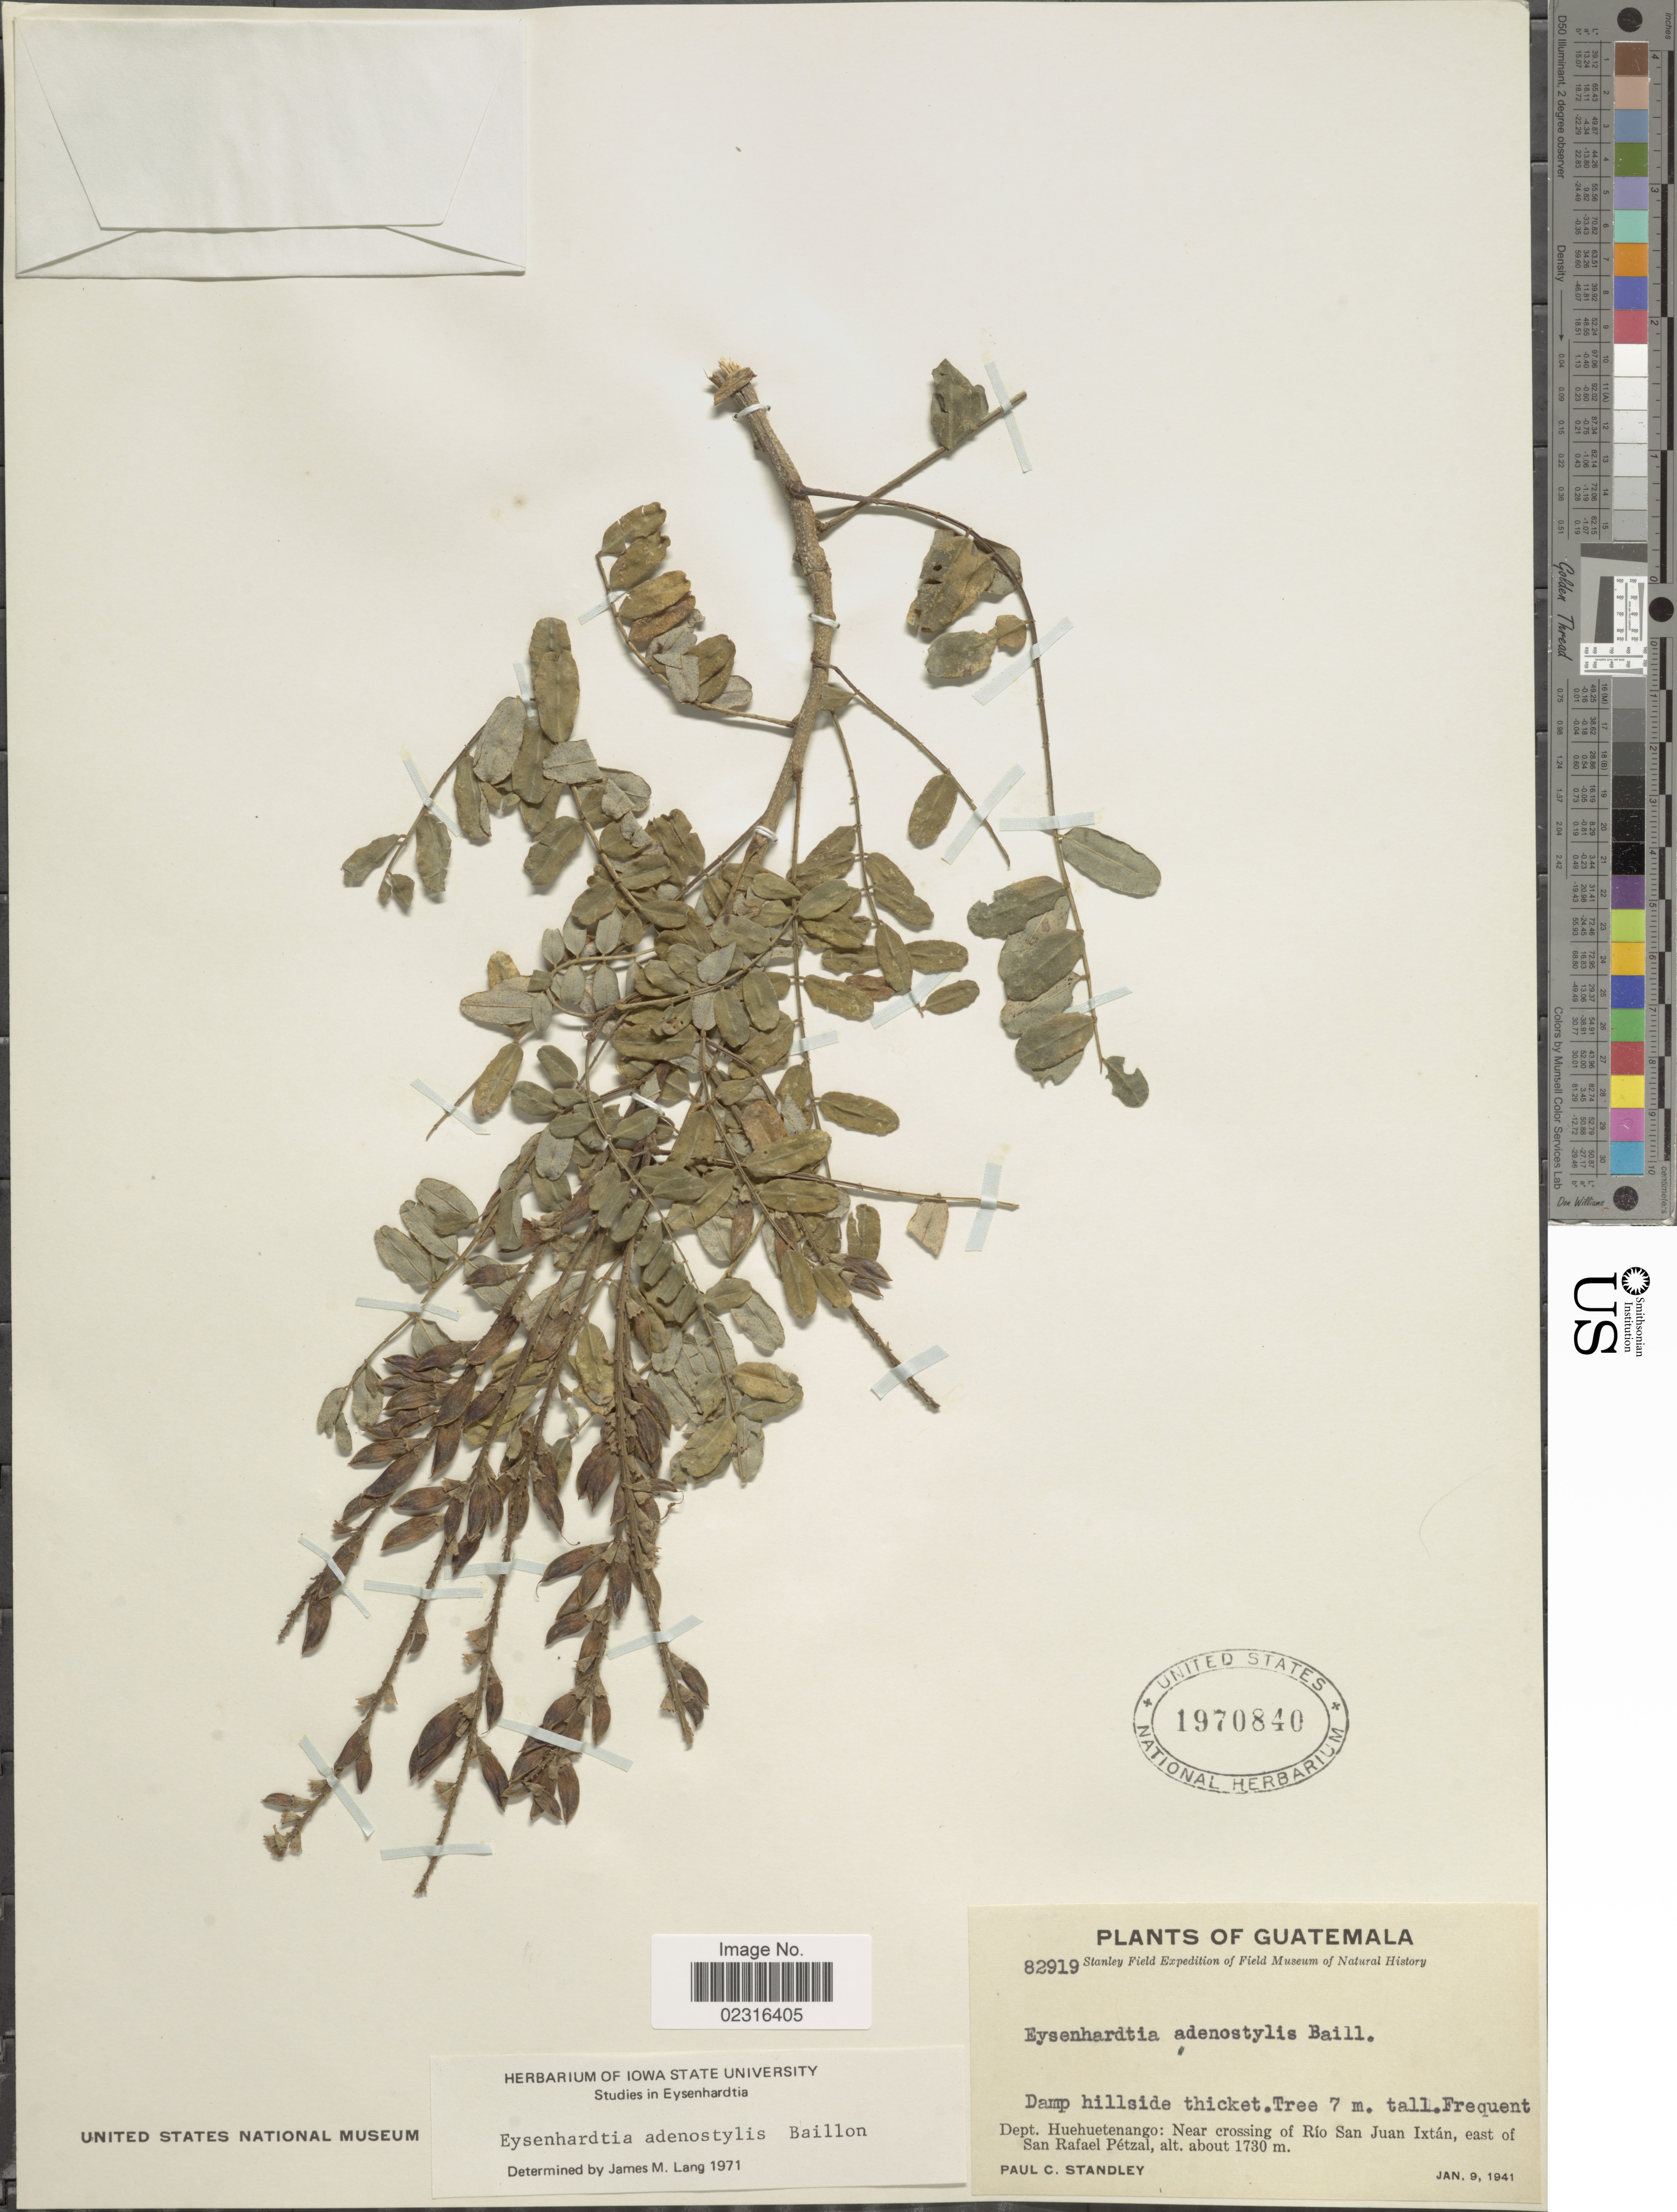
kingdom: Plantae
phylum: Tracheophyta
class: Magnoliopsida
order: Fabales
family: Fabaceae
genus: Eysenhardtia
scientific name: Eysenhardtia adenostylis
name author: Baill.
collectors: P. C. Standley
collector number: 82919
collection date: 1941-01-09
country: Guatemala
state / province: Huehuetenango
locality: Damp hillside thicket, near crossing of Rio San Juan Ixtlan, east of San Rafael Petzal.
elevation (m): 1730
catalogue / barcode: US 1970840